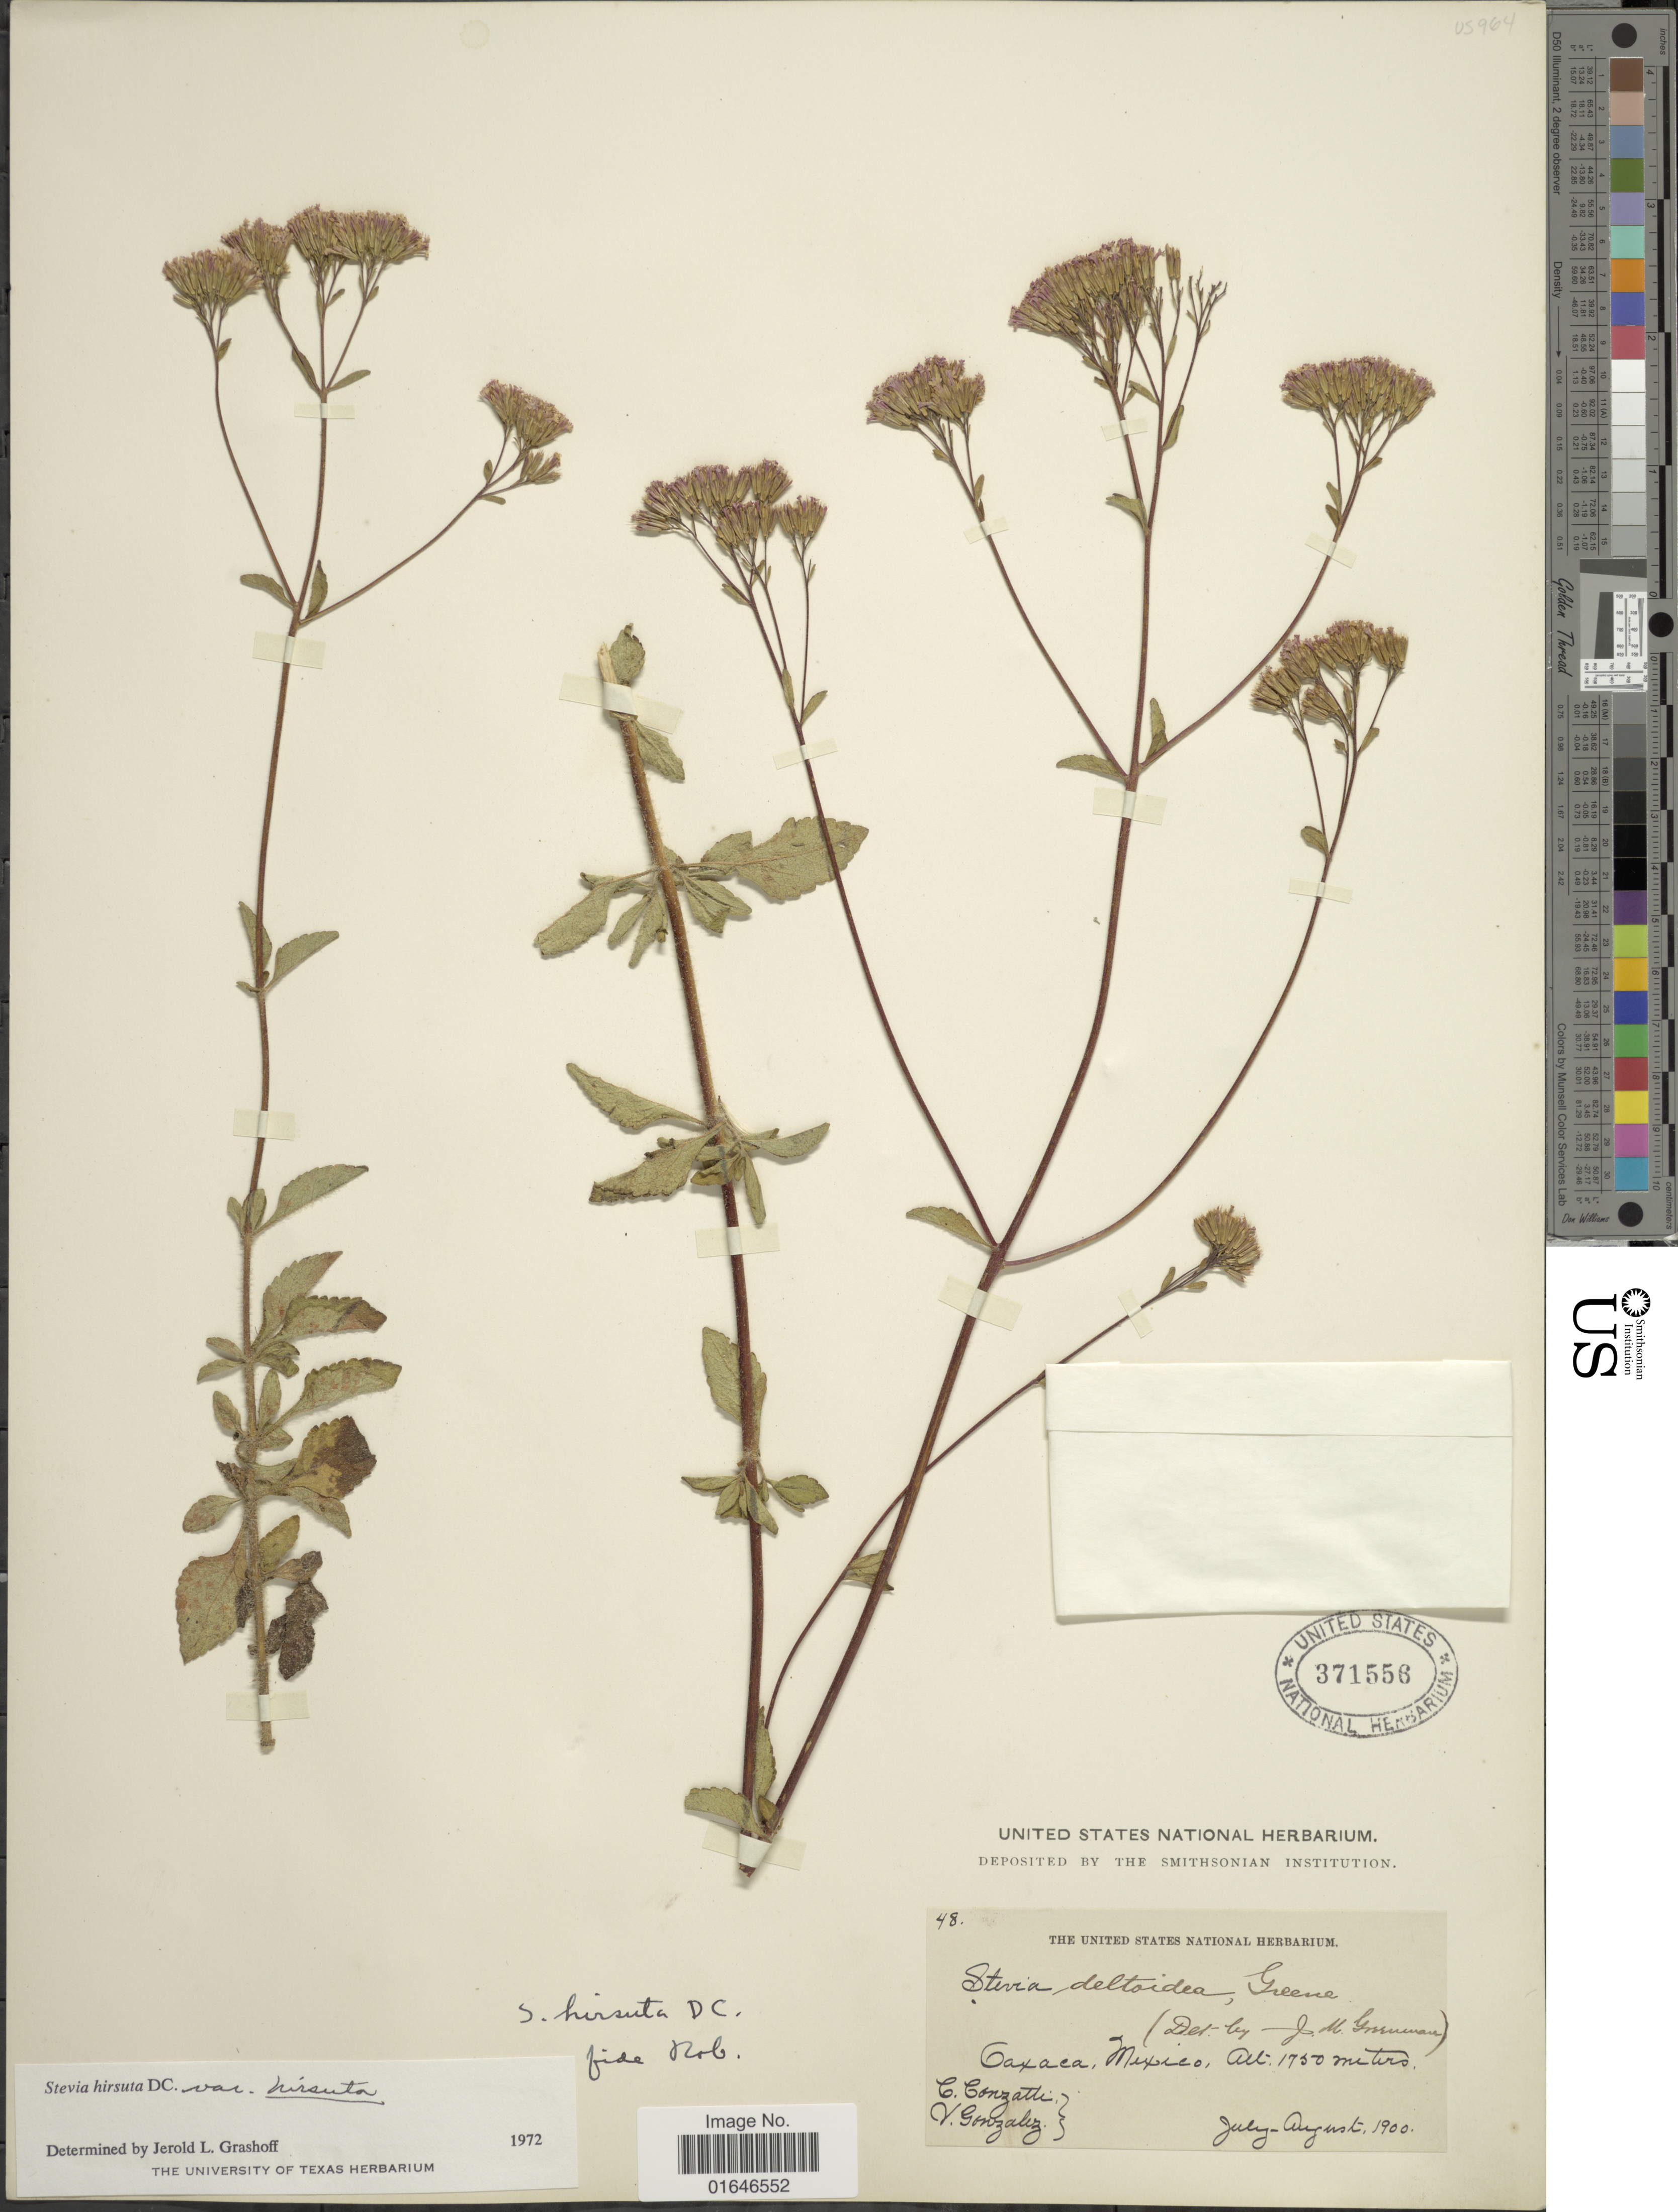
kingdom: Plantae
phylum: Tracheophyta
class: Magnoliopsida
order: Asterales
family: Asteraceae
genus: Stevia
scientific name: Stevia hirsuta var. hirsuta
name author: DC.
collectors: C. Conzatti & V. Gonzalez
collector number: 48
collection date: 1900-07/1900-08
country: Mexico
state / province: Oaxaca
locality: Oaxaca, Mexico.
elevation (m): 1750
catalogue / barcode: US 371556